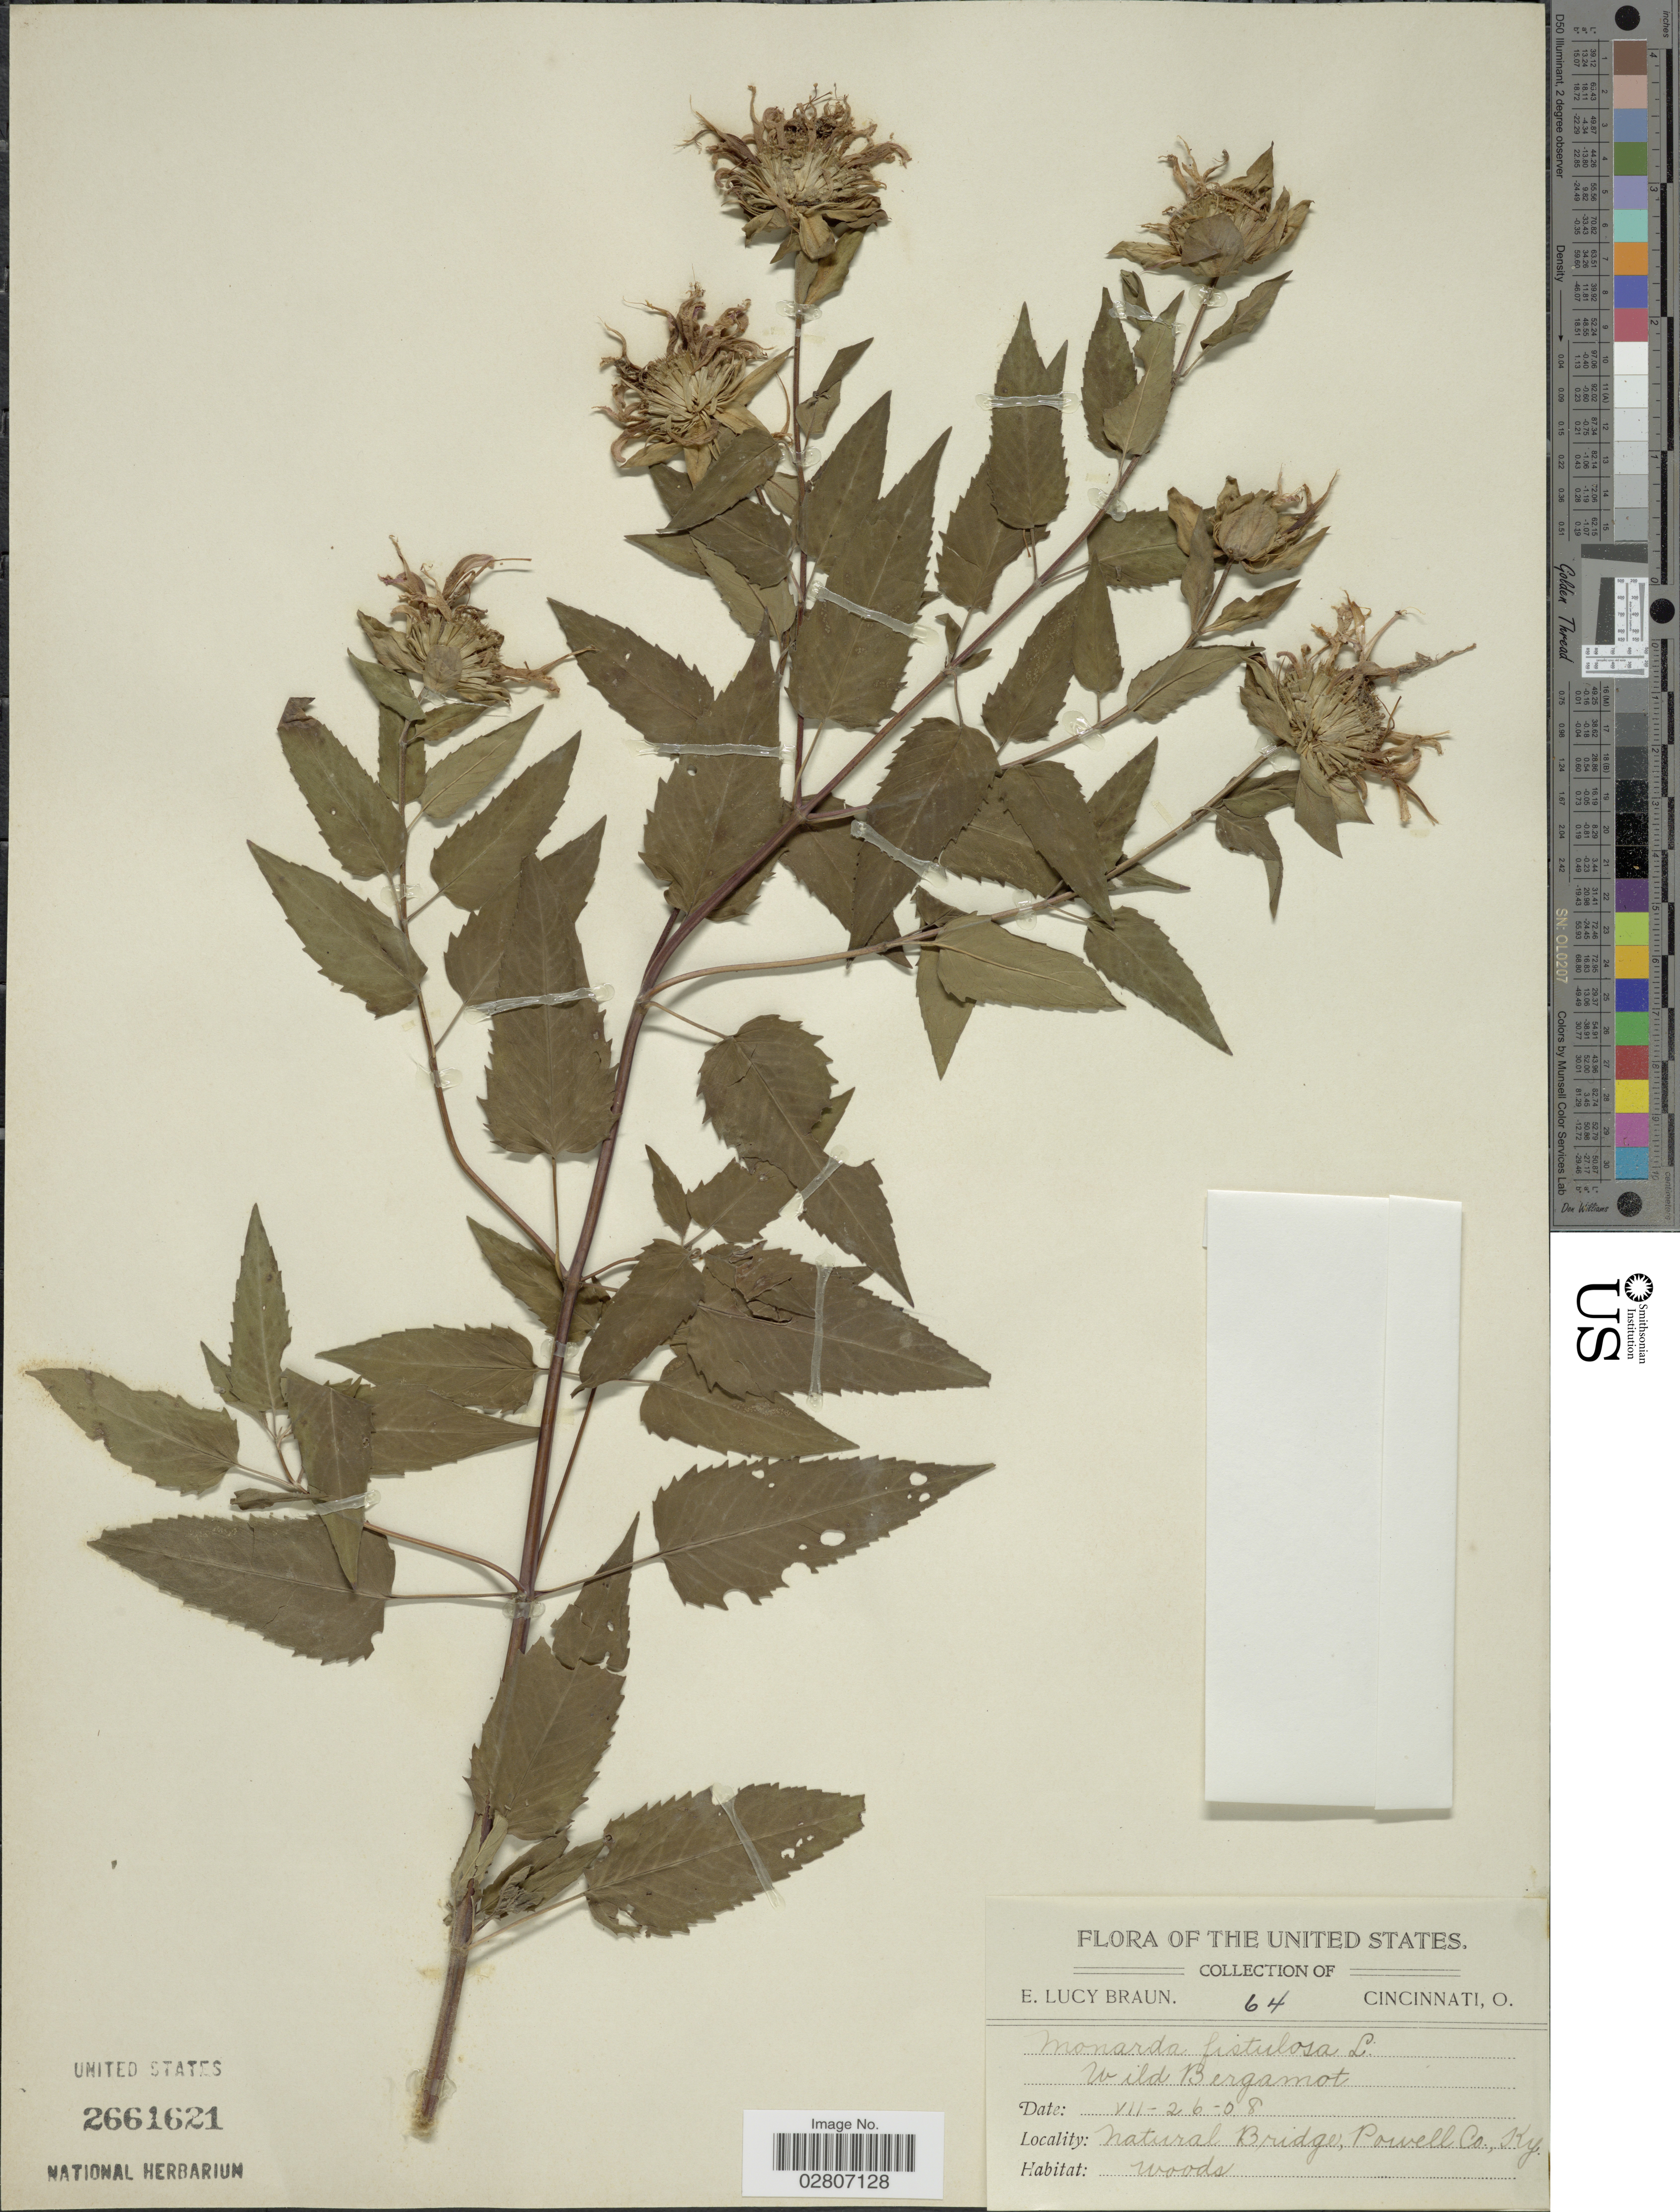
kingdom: Plantae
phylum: Tracheophyta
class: Magnoliopsida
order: Lamiales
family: Lamiaceae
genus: Monarda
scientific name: Monarda fistulosa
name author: L.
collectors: E. L. Braun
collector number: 64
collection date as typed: Transcribed d/m/y: 26/7/08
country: United States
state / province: Kentucky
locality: Natural Bridges, Powell Co.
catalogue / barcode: US 2661621